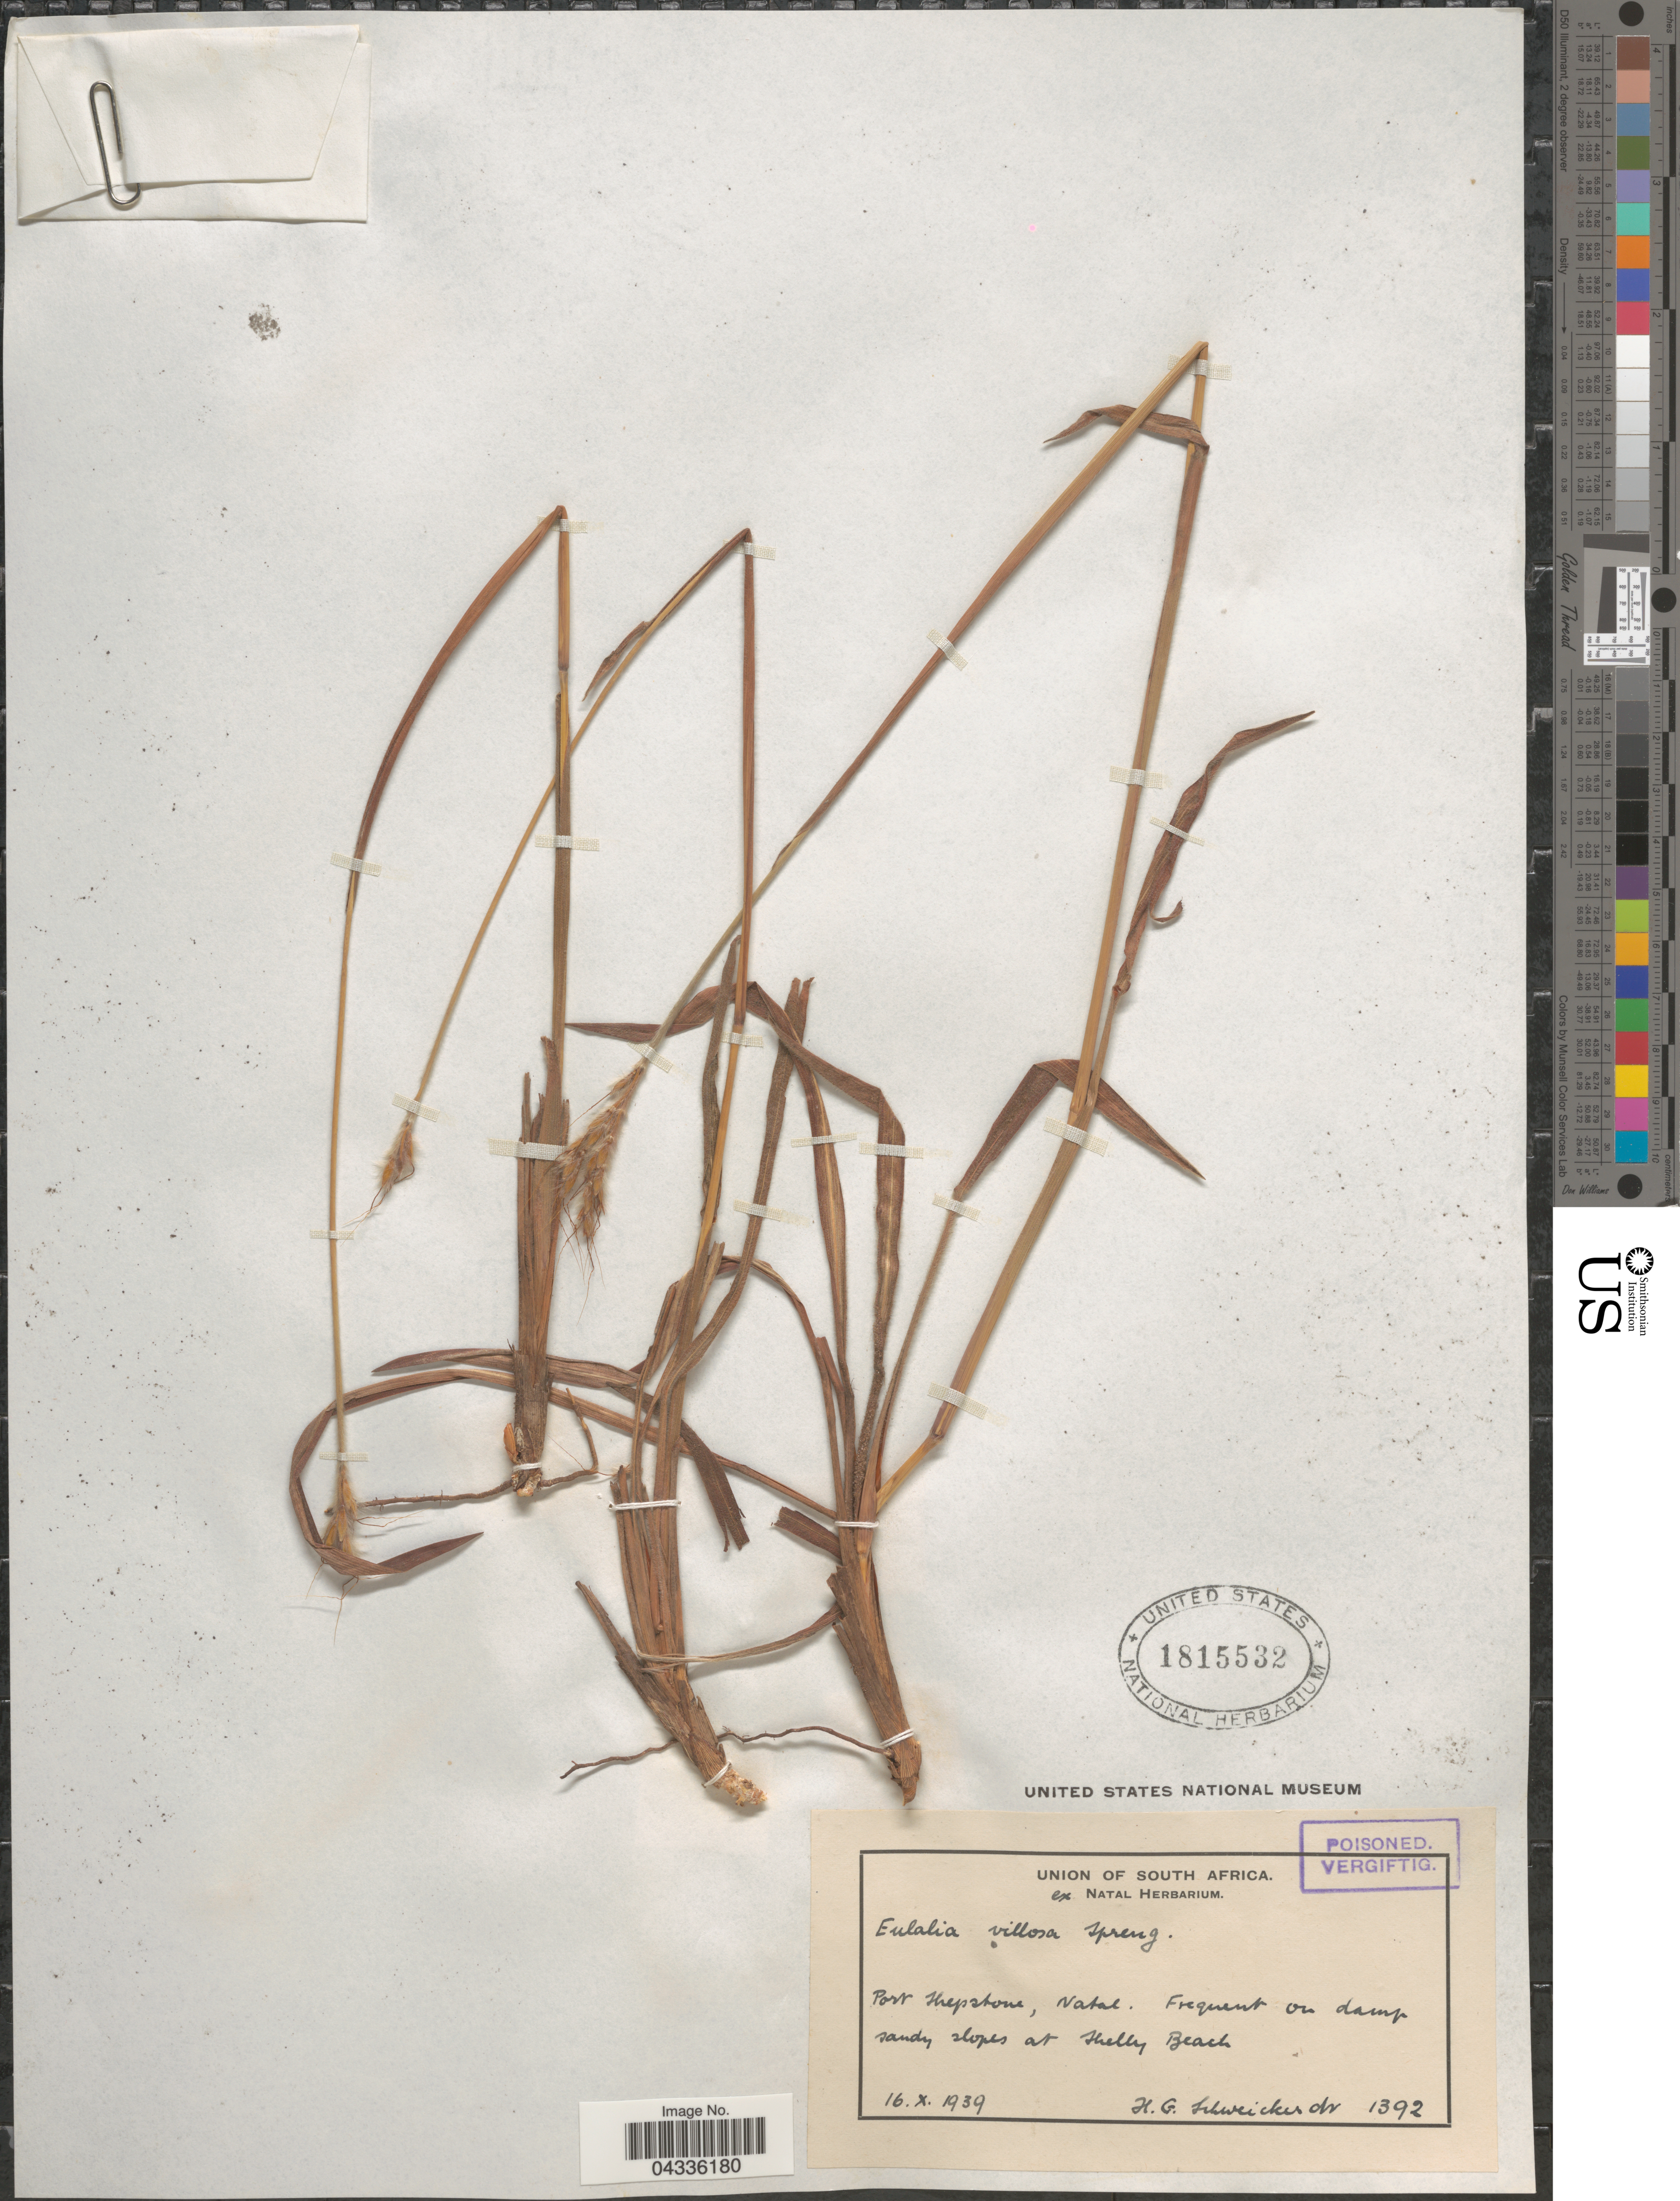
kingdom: Plantae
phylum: Tracheophyta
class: Liliopsida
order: Poales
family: Poaceae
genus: Eulalia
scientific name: Eulalia villosa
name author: (Thunb.) Nees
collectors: H. Schweickerdt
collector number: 1392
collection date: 1939-10-16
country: South Africa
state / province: KwaZulu-Natal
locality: Post Thepstone, Natal.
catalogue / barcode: US 1815532